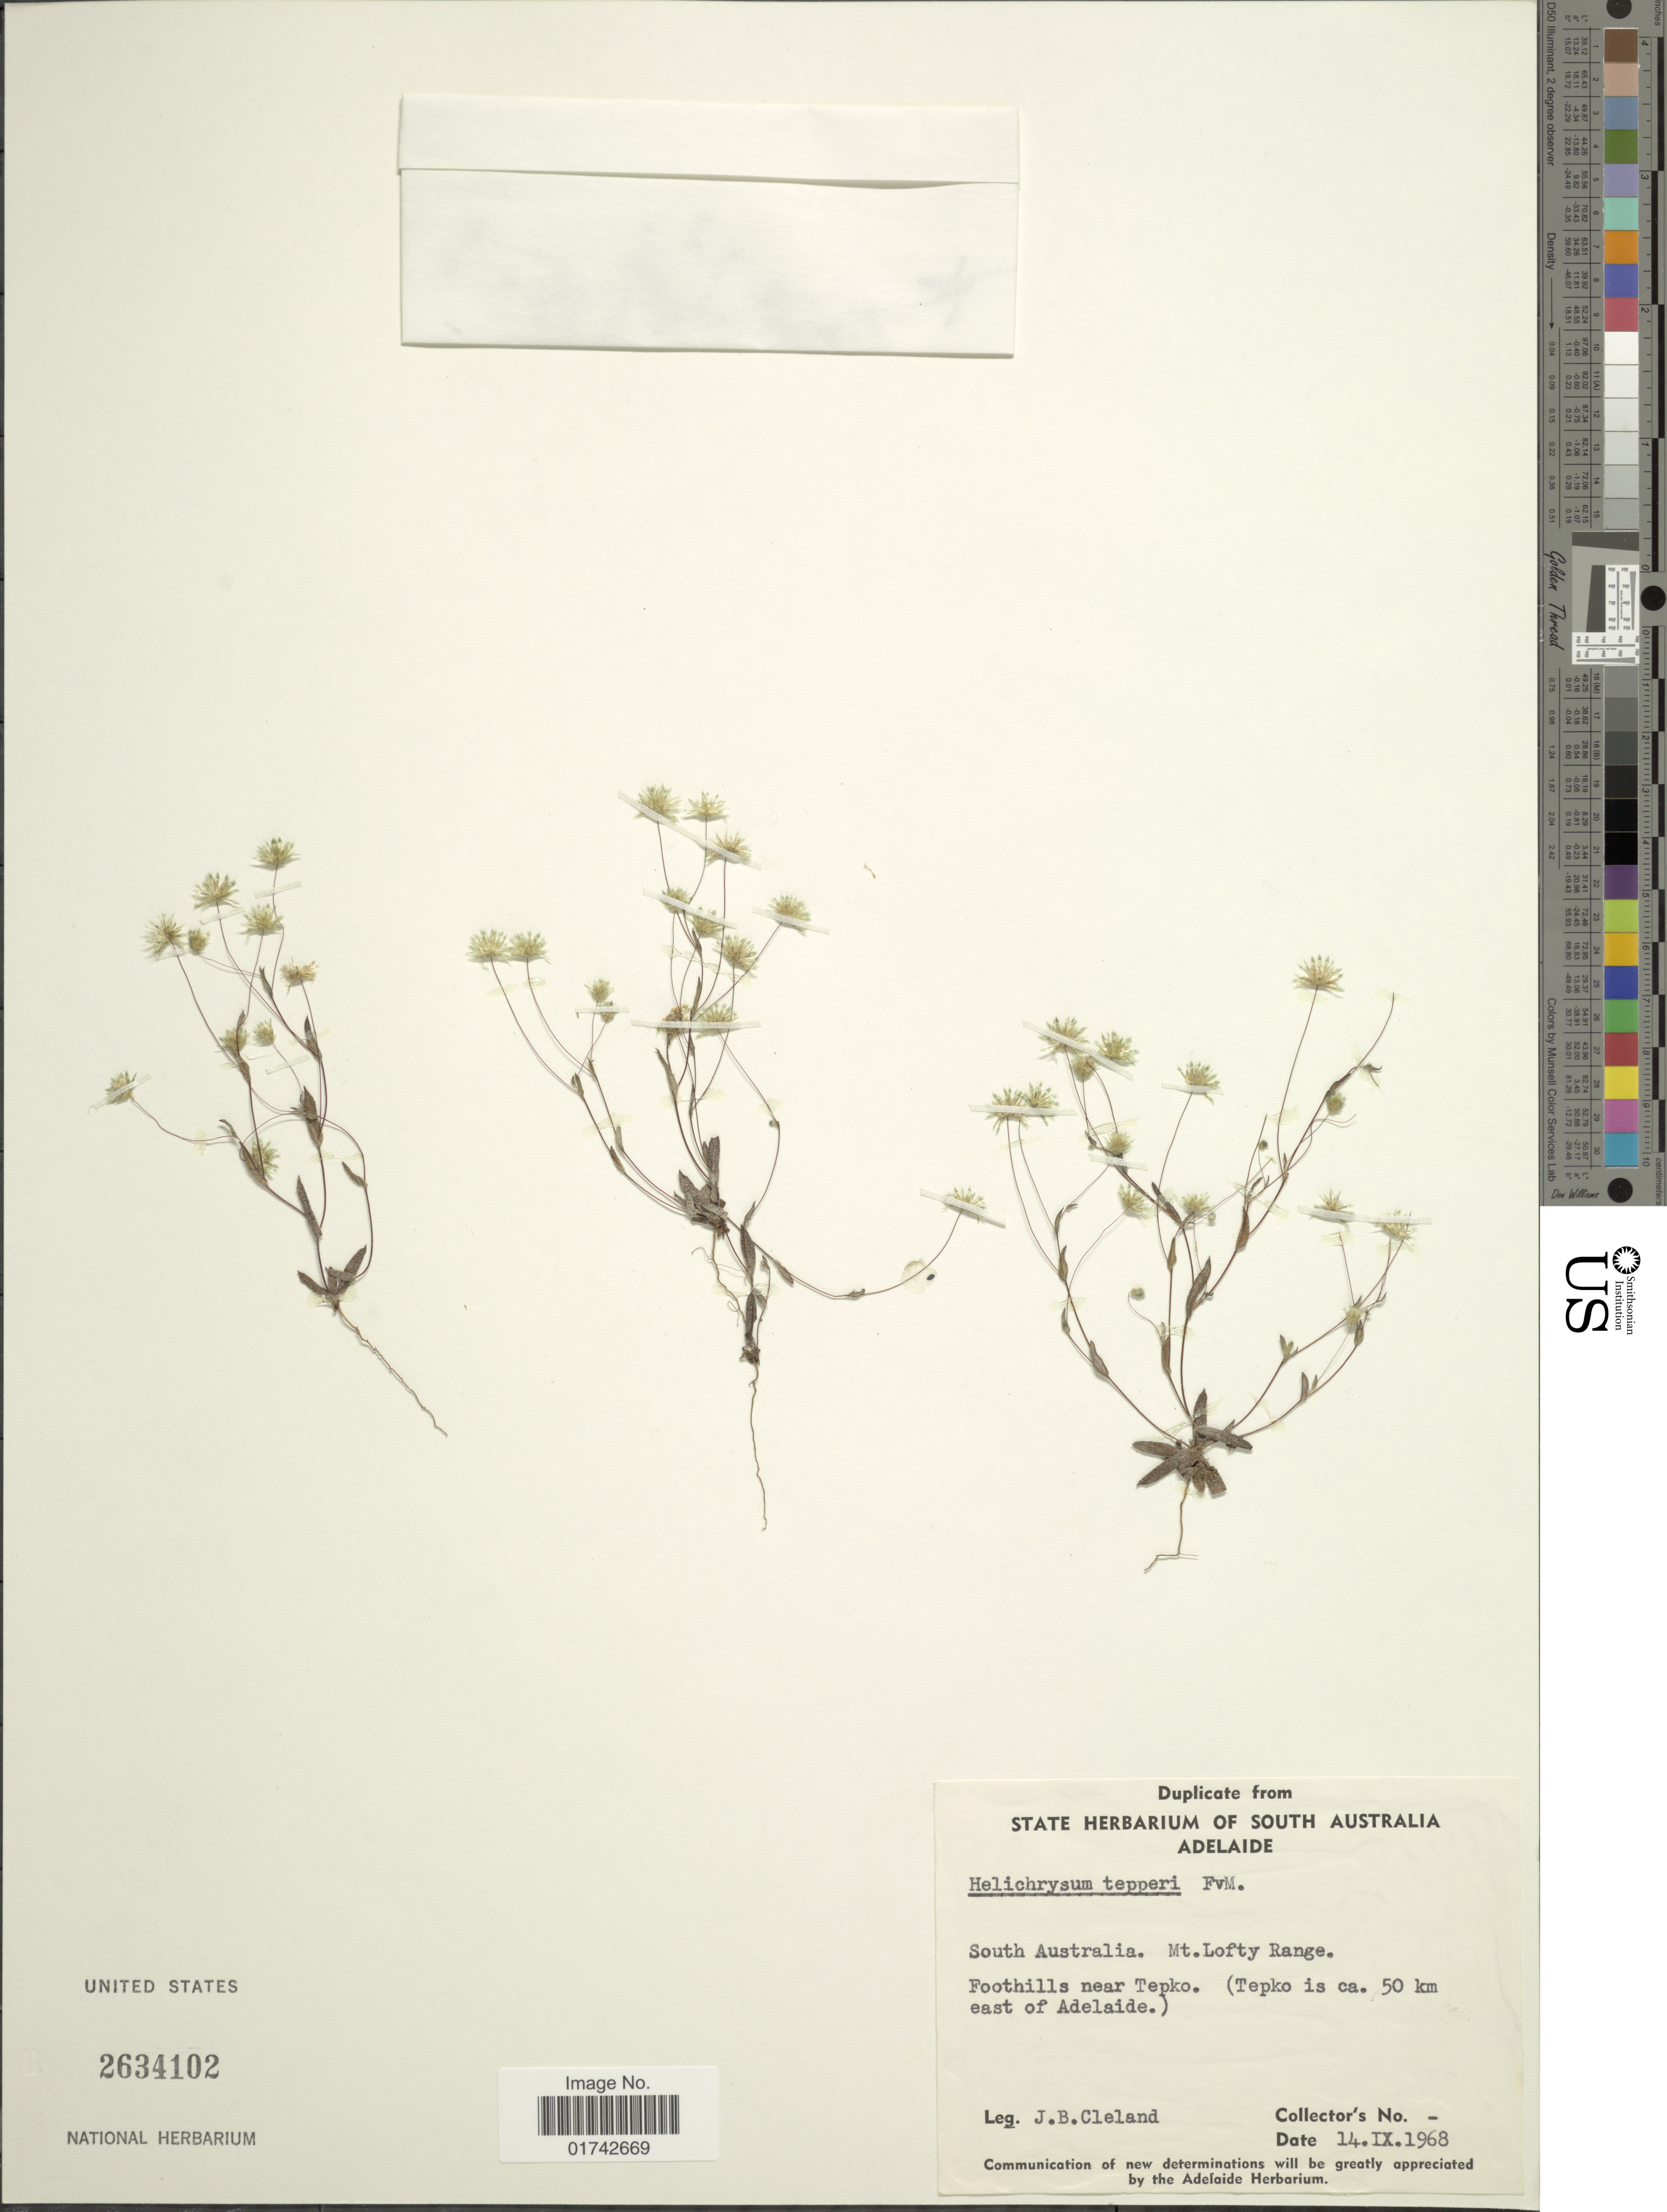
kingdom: Plantae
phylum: Tracheophyta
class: Magnoliopsida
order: Asterales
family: Asteraceae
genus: Helichrysum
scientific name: Helichrysum tepperi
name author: F. Muell.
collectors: J. Cleland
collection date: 1968-09-14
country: Australia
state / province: South Australia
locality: Mt Lofty Range. Foothills near Tepko (Tepko is ca. 50 km east of Adelaide)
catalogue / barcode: US 2634102